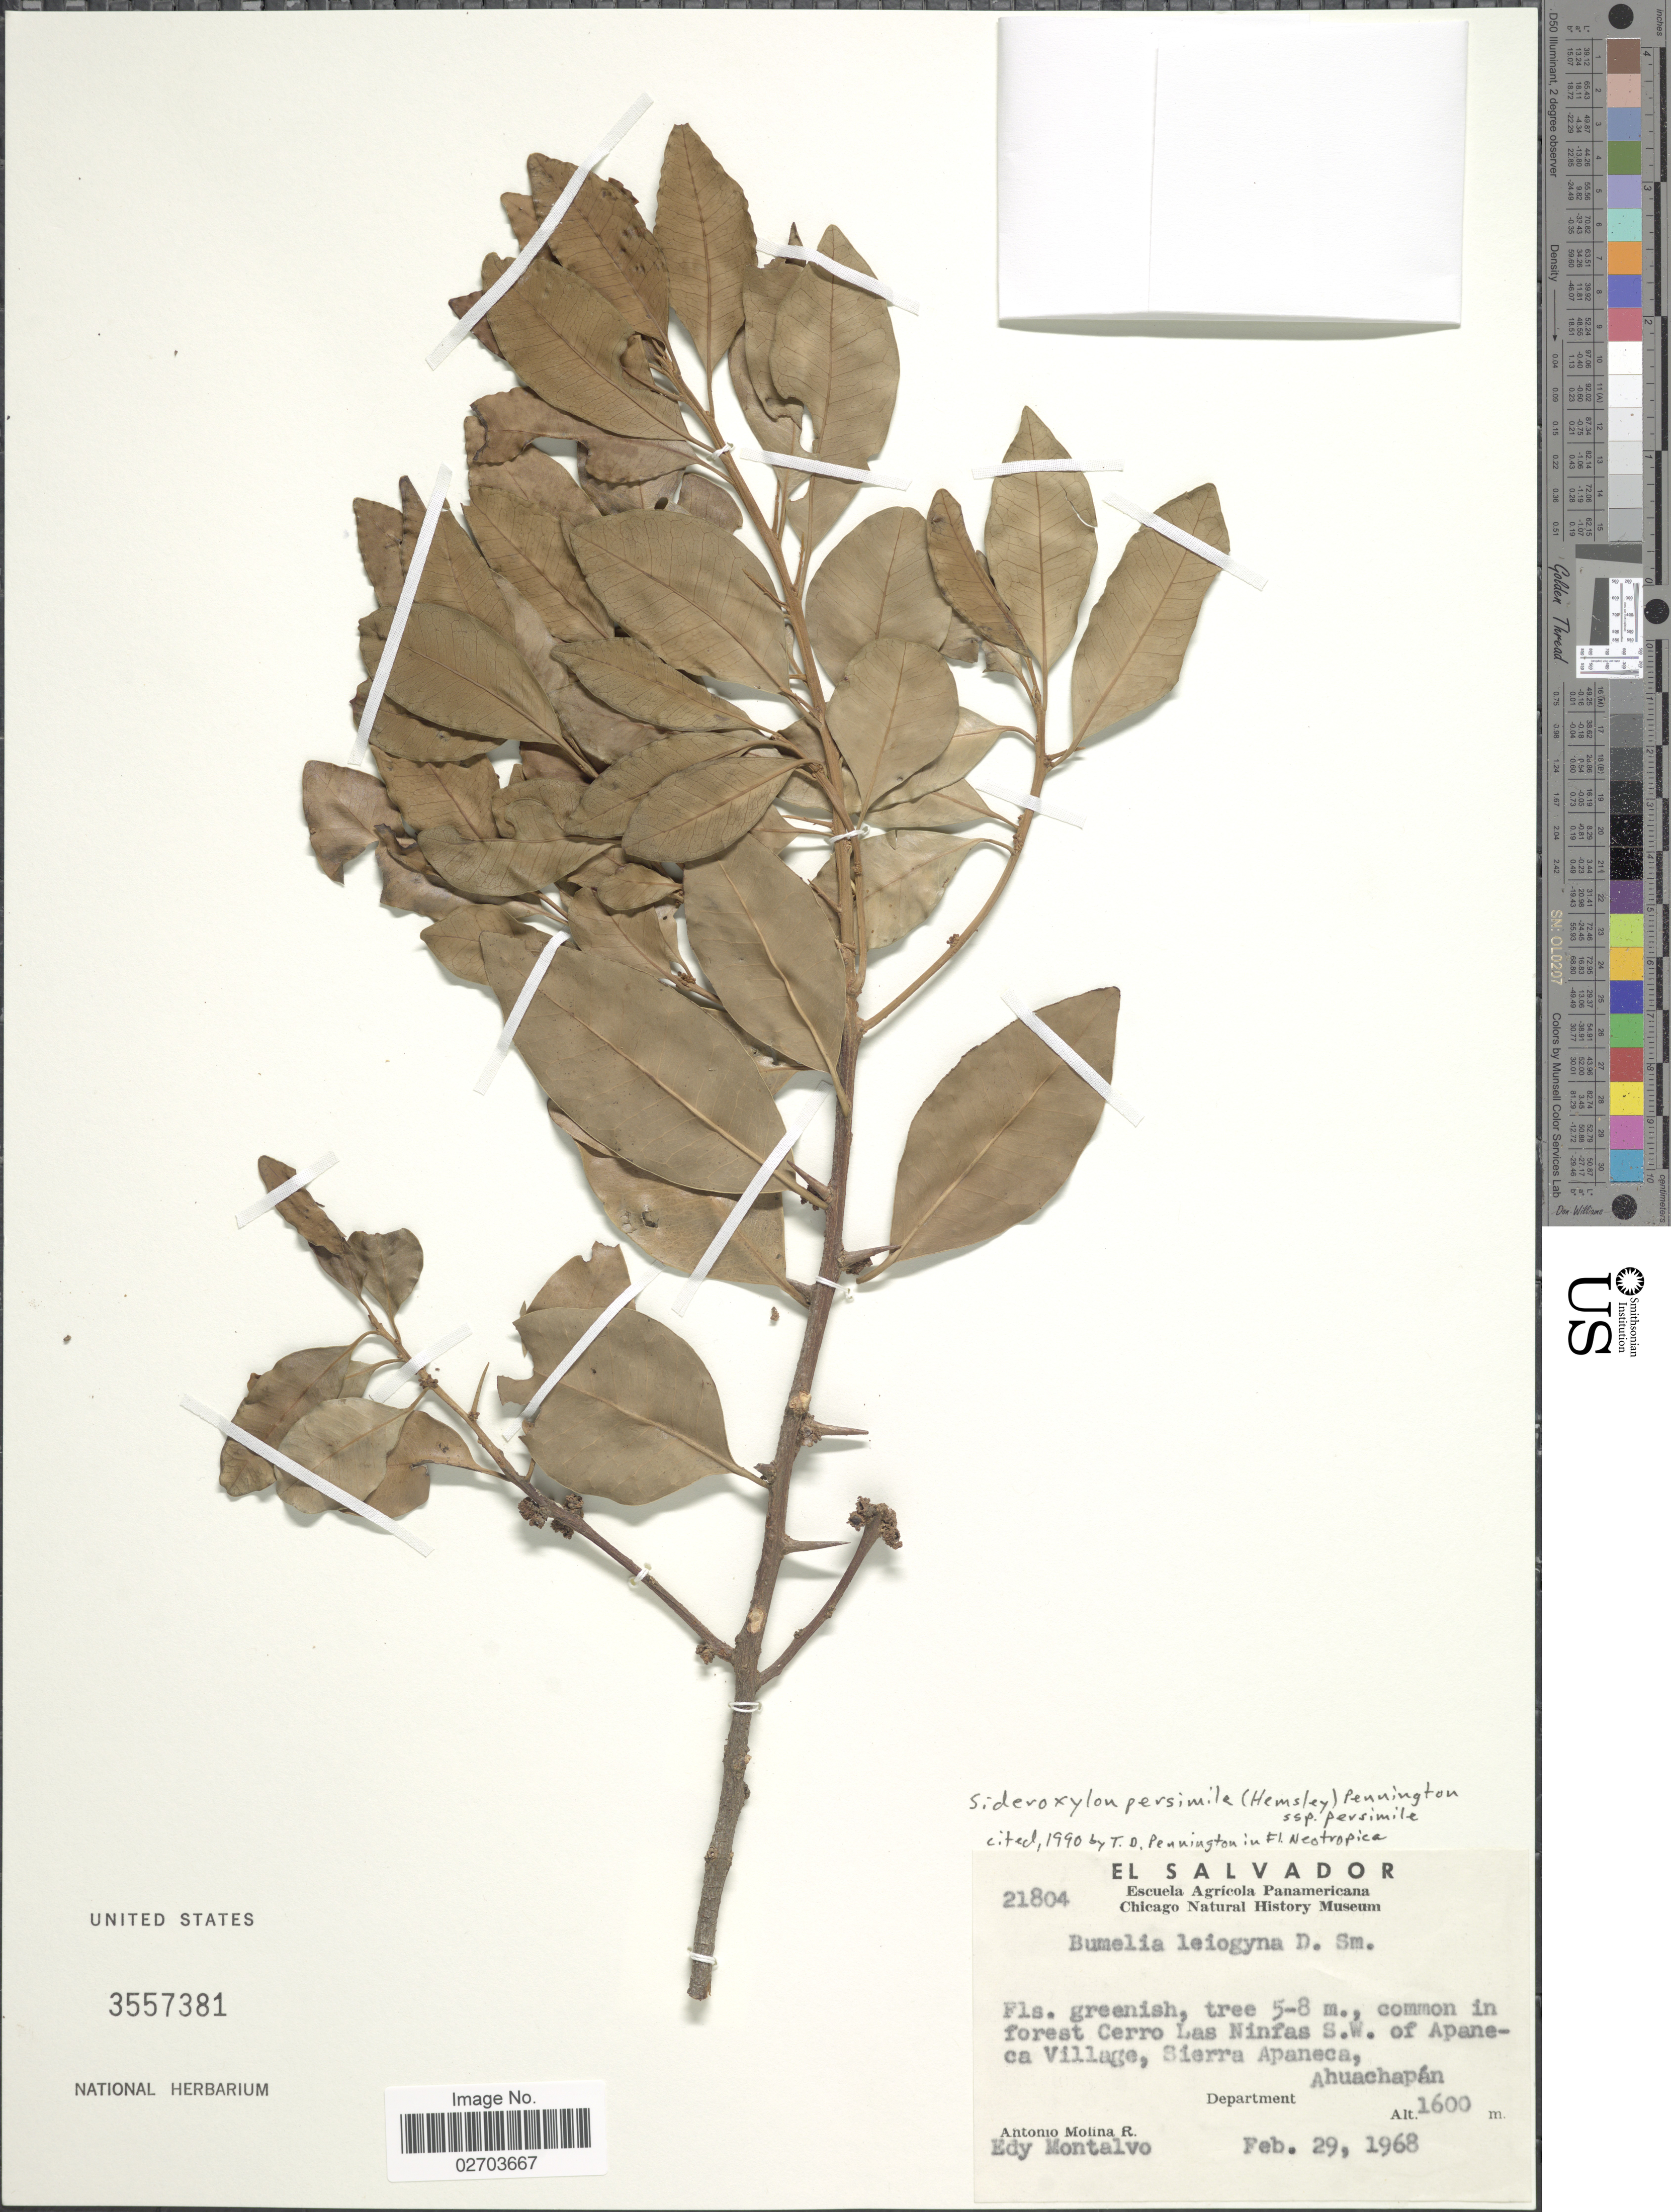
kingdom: Plantae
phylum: Tracheophyta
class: Magnoliopsida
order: Ericales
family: Sapotaceae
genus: Sideroxylon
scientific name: Sideroxylon persimile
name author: (Hemsl.) T.D. Penn.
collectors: A. Molina R. & E. A. Montalvo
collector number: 21804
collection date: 1968-02-29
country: El Salvador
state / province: Ahuachapan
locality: Common in forest Cerro Las Ninfas S.W. of Apaneca Village, Sierra Apaneca.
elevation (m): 1600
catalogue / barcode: US 3557381